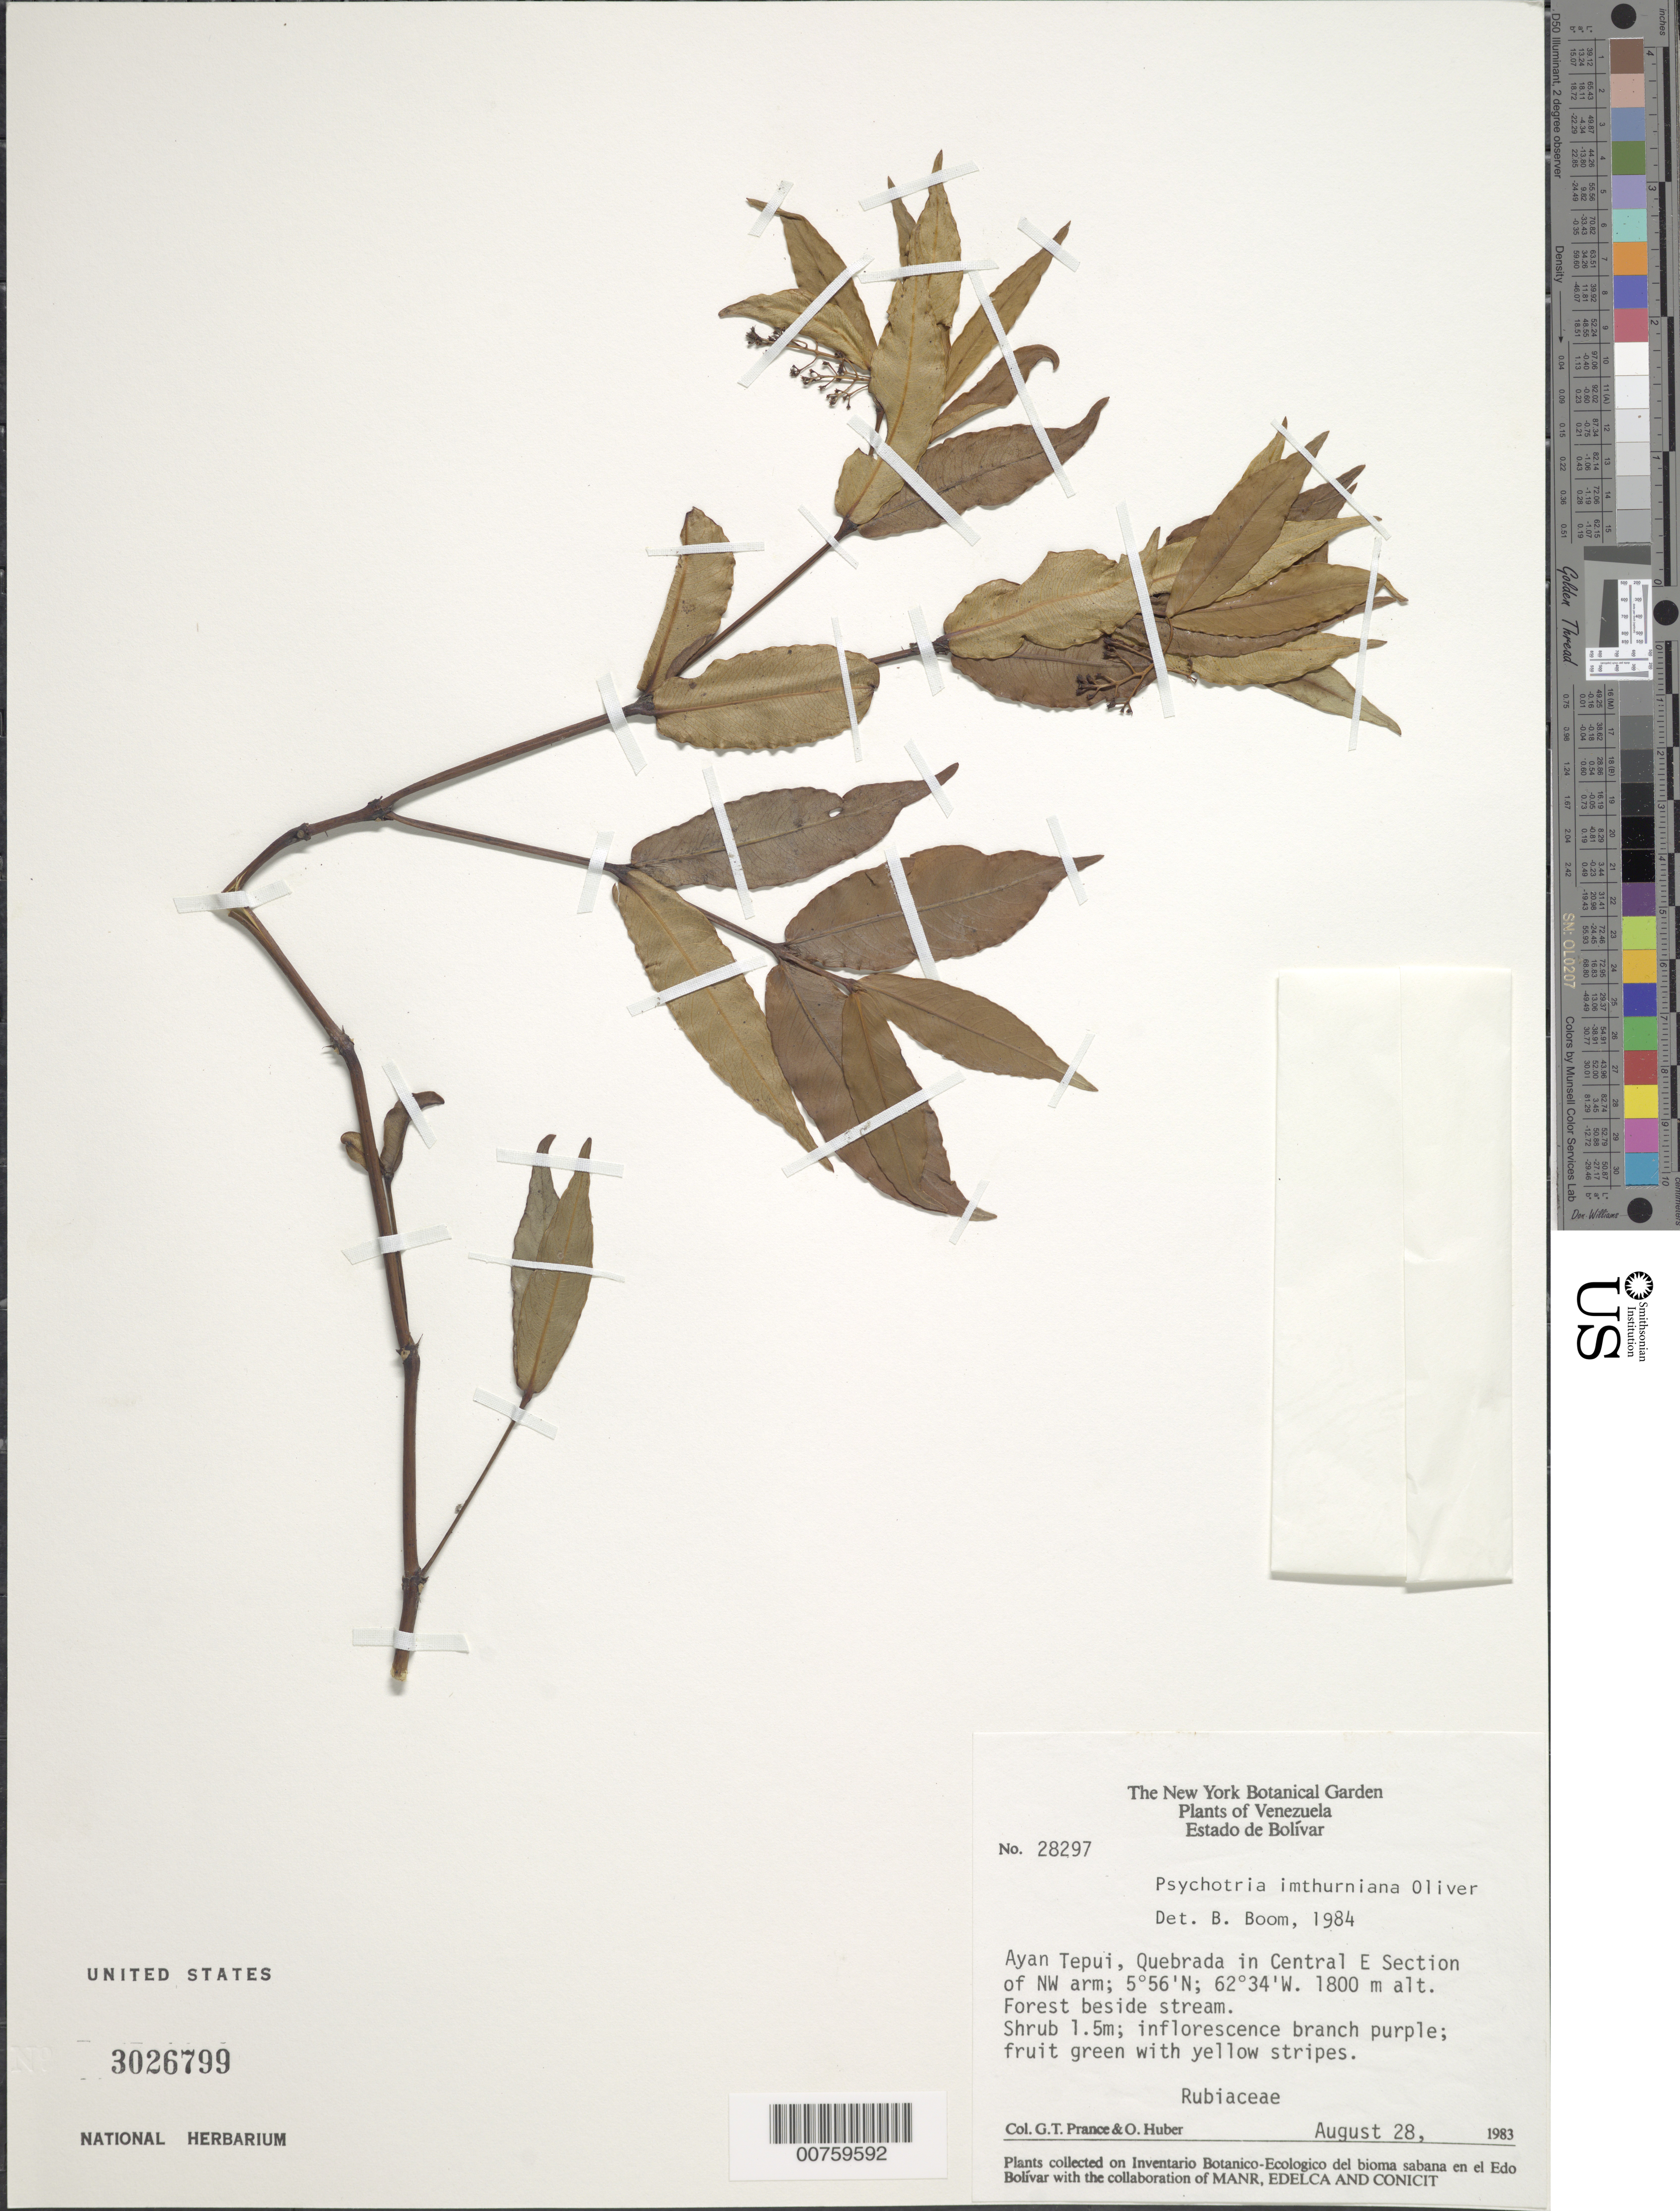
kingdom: Plantae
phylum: Tracheophyta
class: Magnoliopsida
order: Gentianales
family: Rubiaceae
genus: Psychotria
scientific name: Psychotria imthurniana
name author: Oliv.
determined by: Boom, B. M.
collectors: G. T. Prance & O. Huber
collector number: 28297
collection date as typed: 28-Aug-83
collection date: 1983-08-28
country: Venezuela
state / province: Bolívar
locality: Auyan tepuí, central-east section of NW arm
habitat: Forest beside stream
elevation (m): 1800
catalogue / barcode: US 3026799